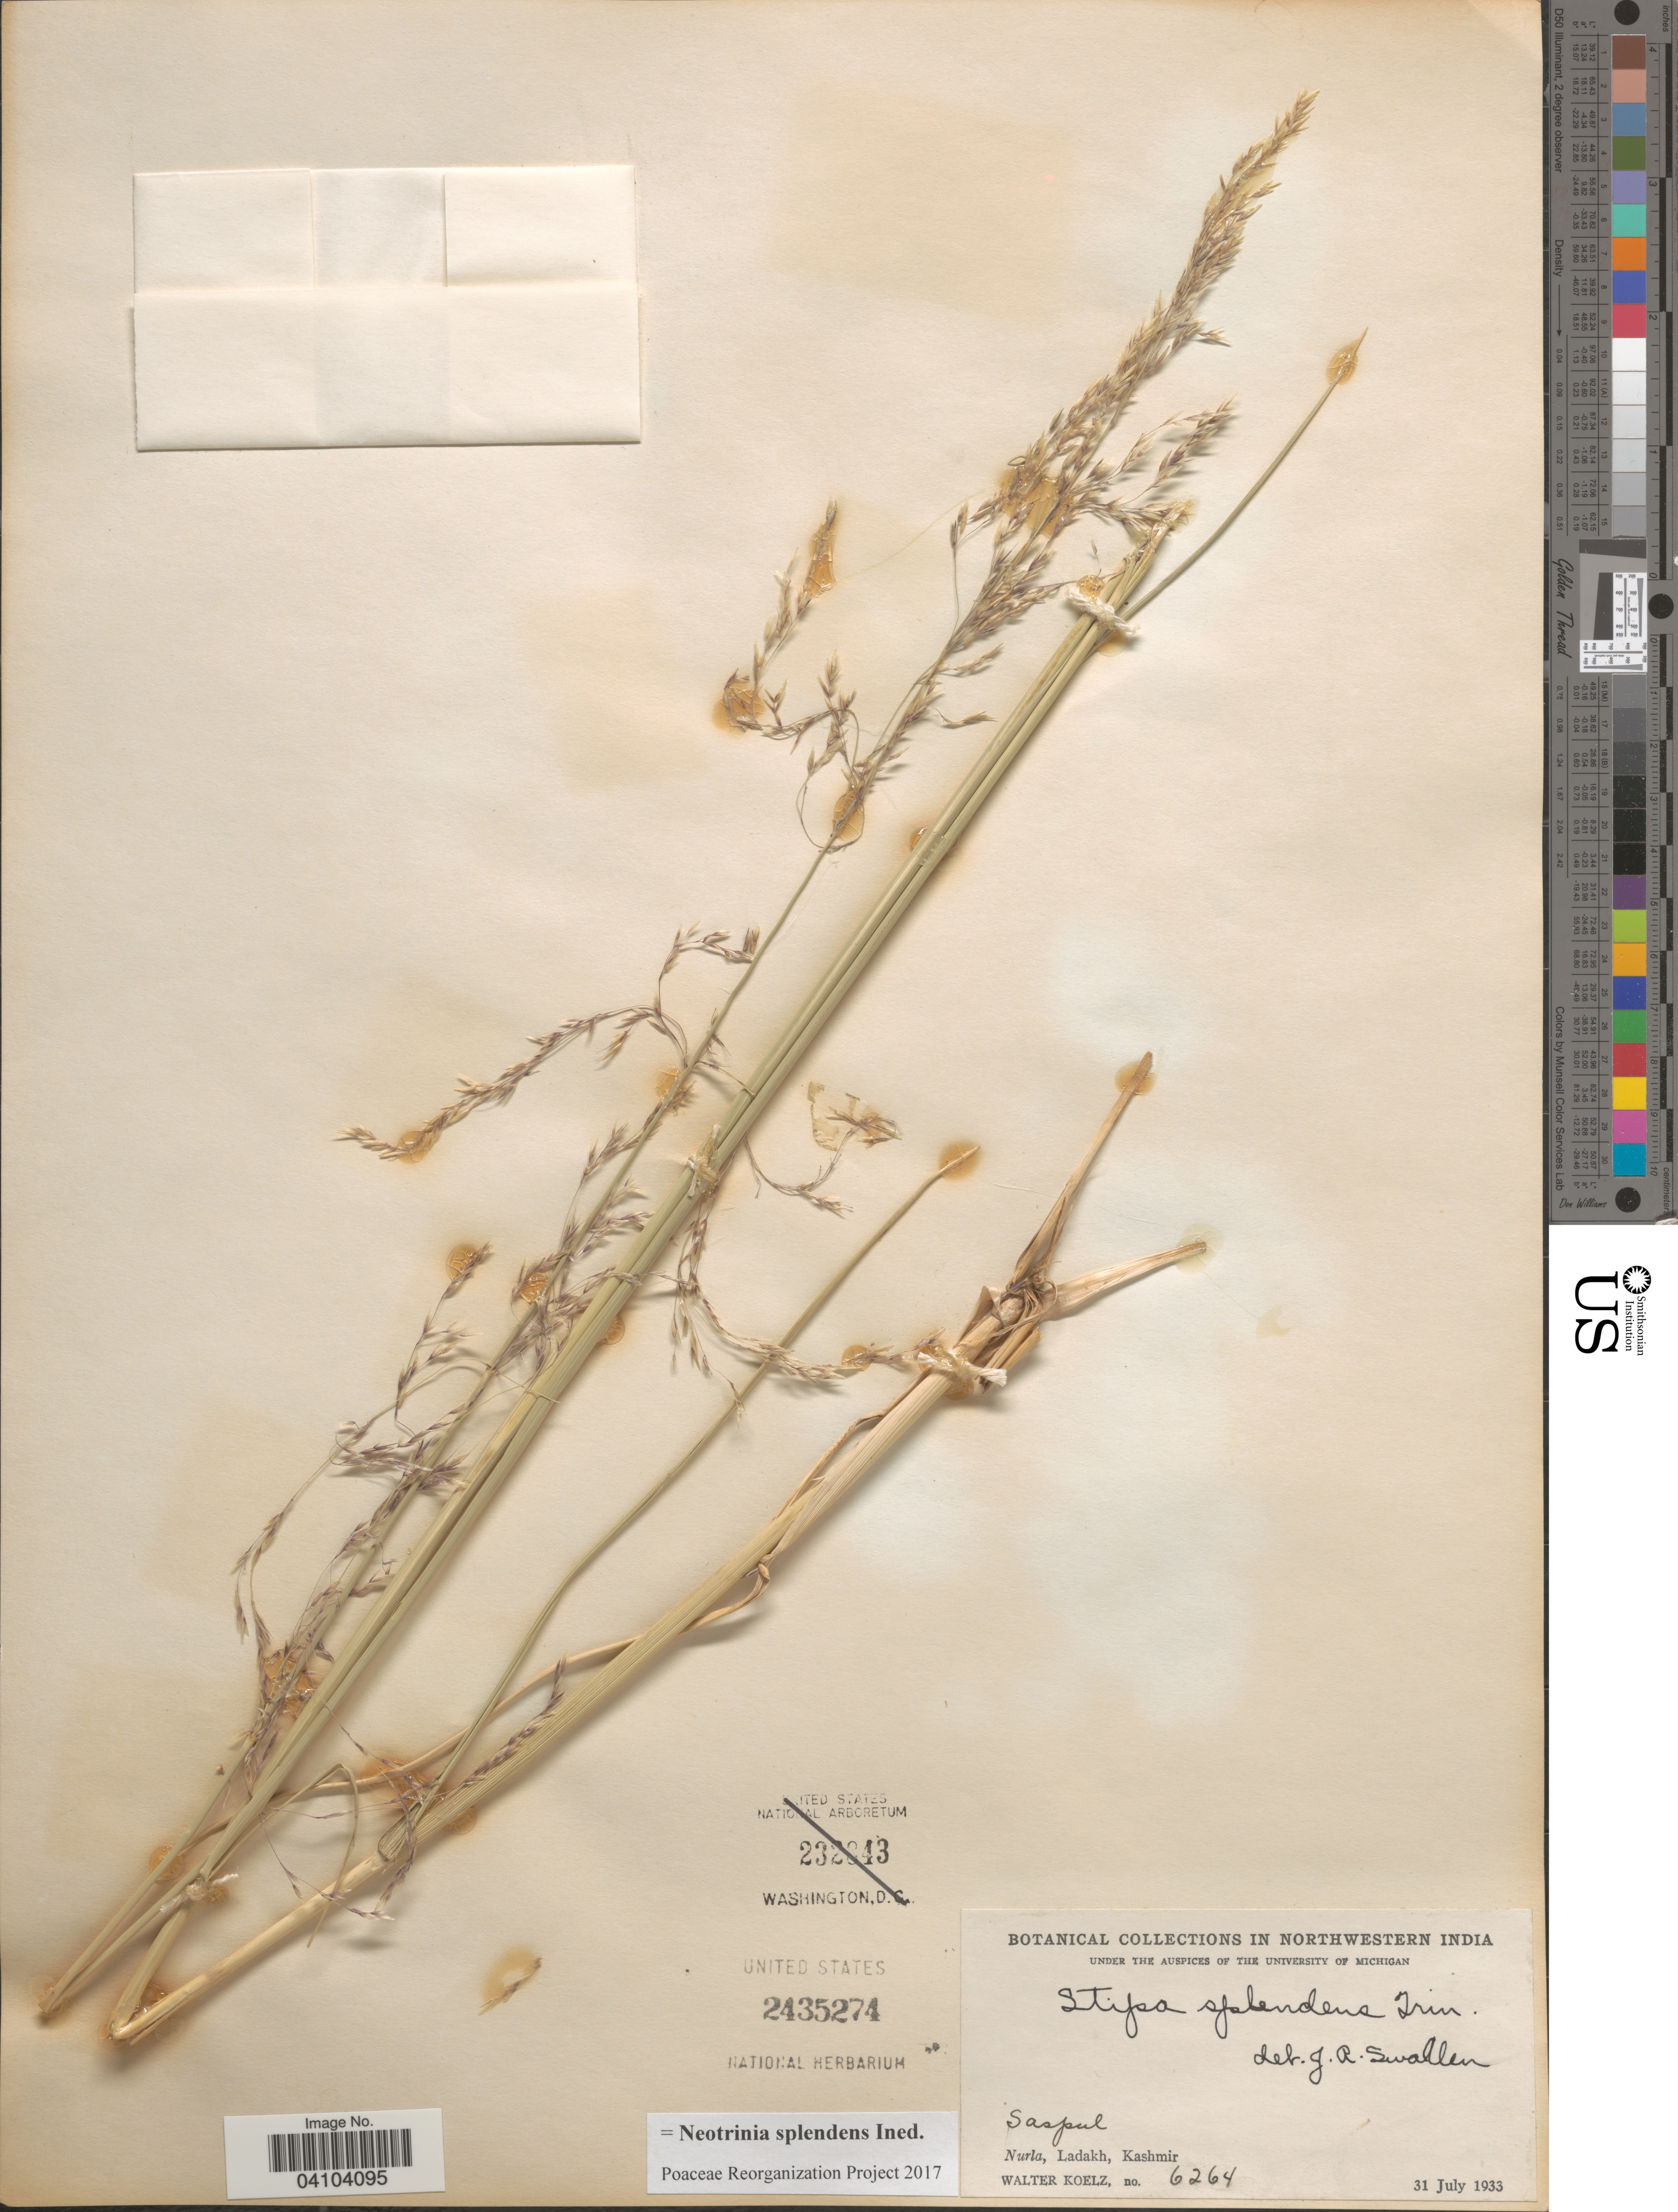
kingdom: Plantae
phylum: Tracheophyta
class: Liliopsida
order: Poales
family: Poaceae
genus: Neotrinia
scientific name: Neotrinia splendens (Trin.) M. Nobis, P.D. Gudkova & A. Nowak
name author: (Trin.)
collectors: W. N. Koelz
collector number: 6264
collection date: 1933-07-31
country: India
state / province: Jammu and Kashmir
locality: Northwestern India. Saspul. Nurla, Ladakh, Kashmir.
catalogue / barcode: US 2435274